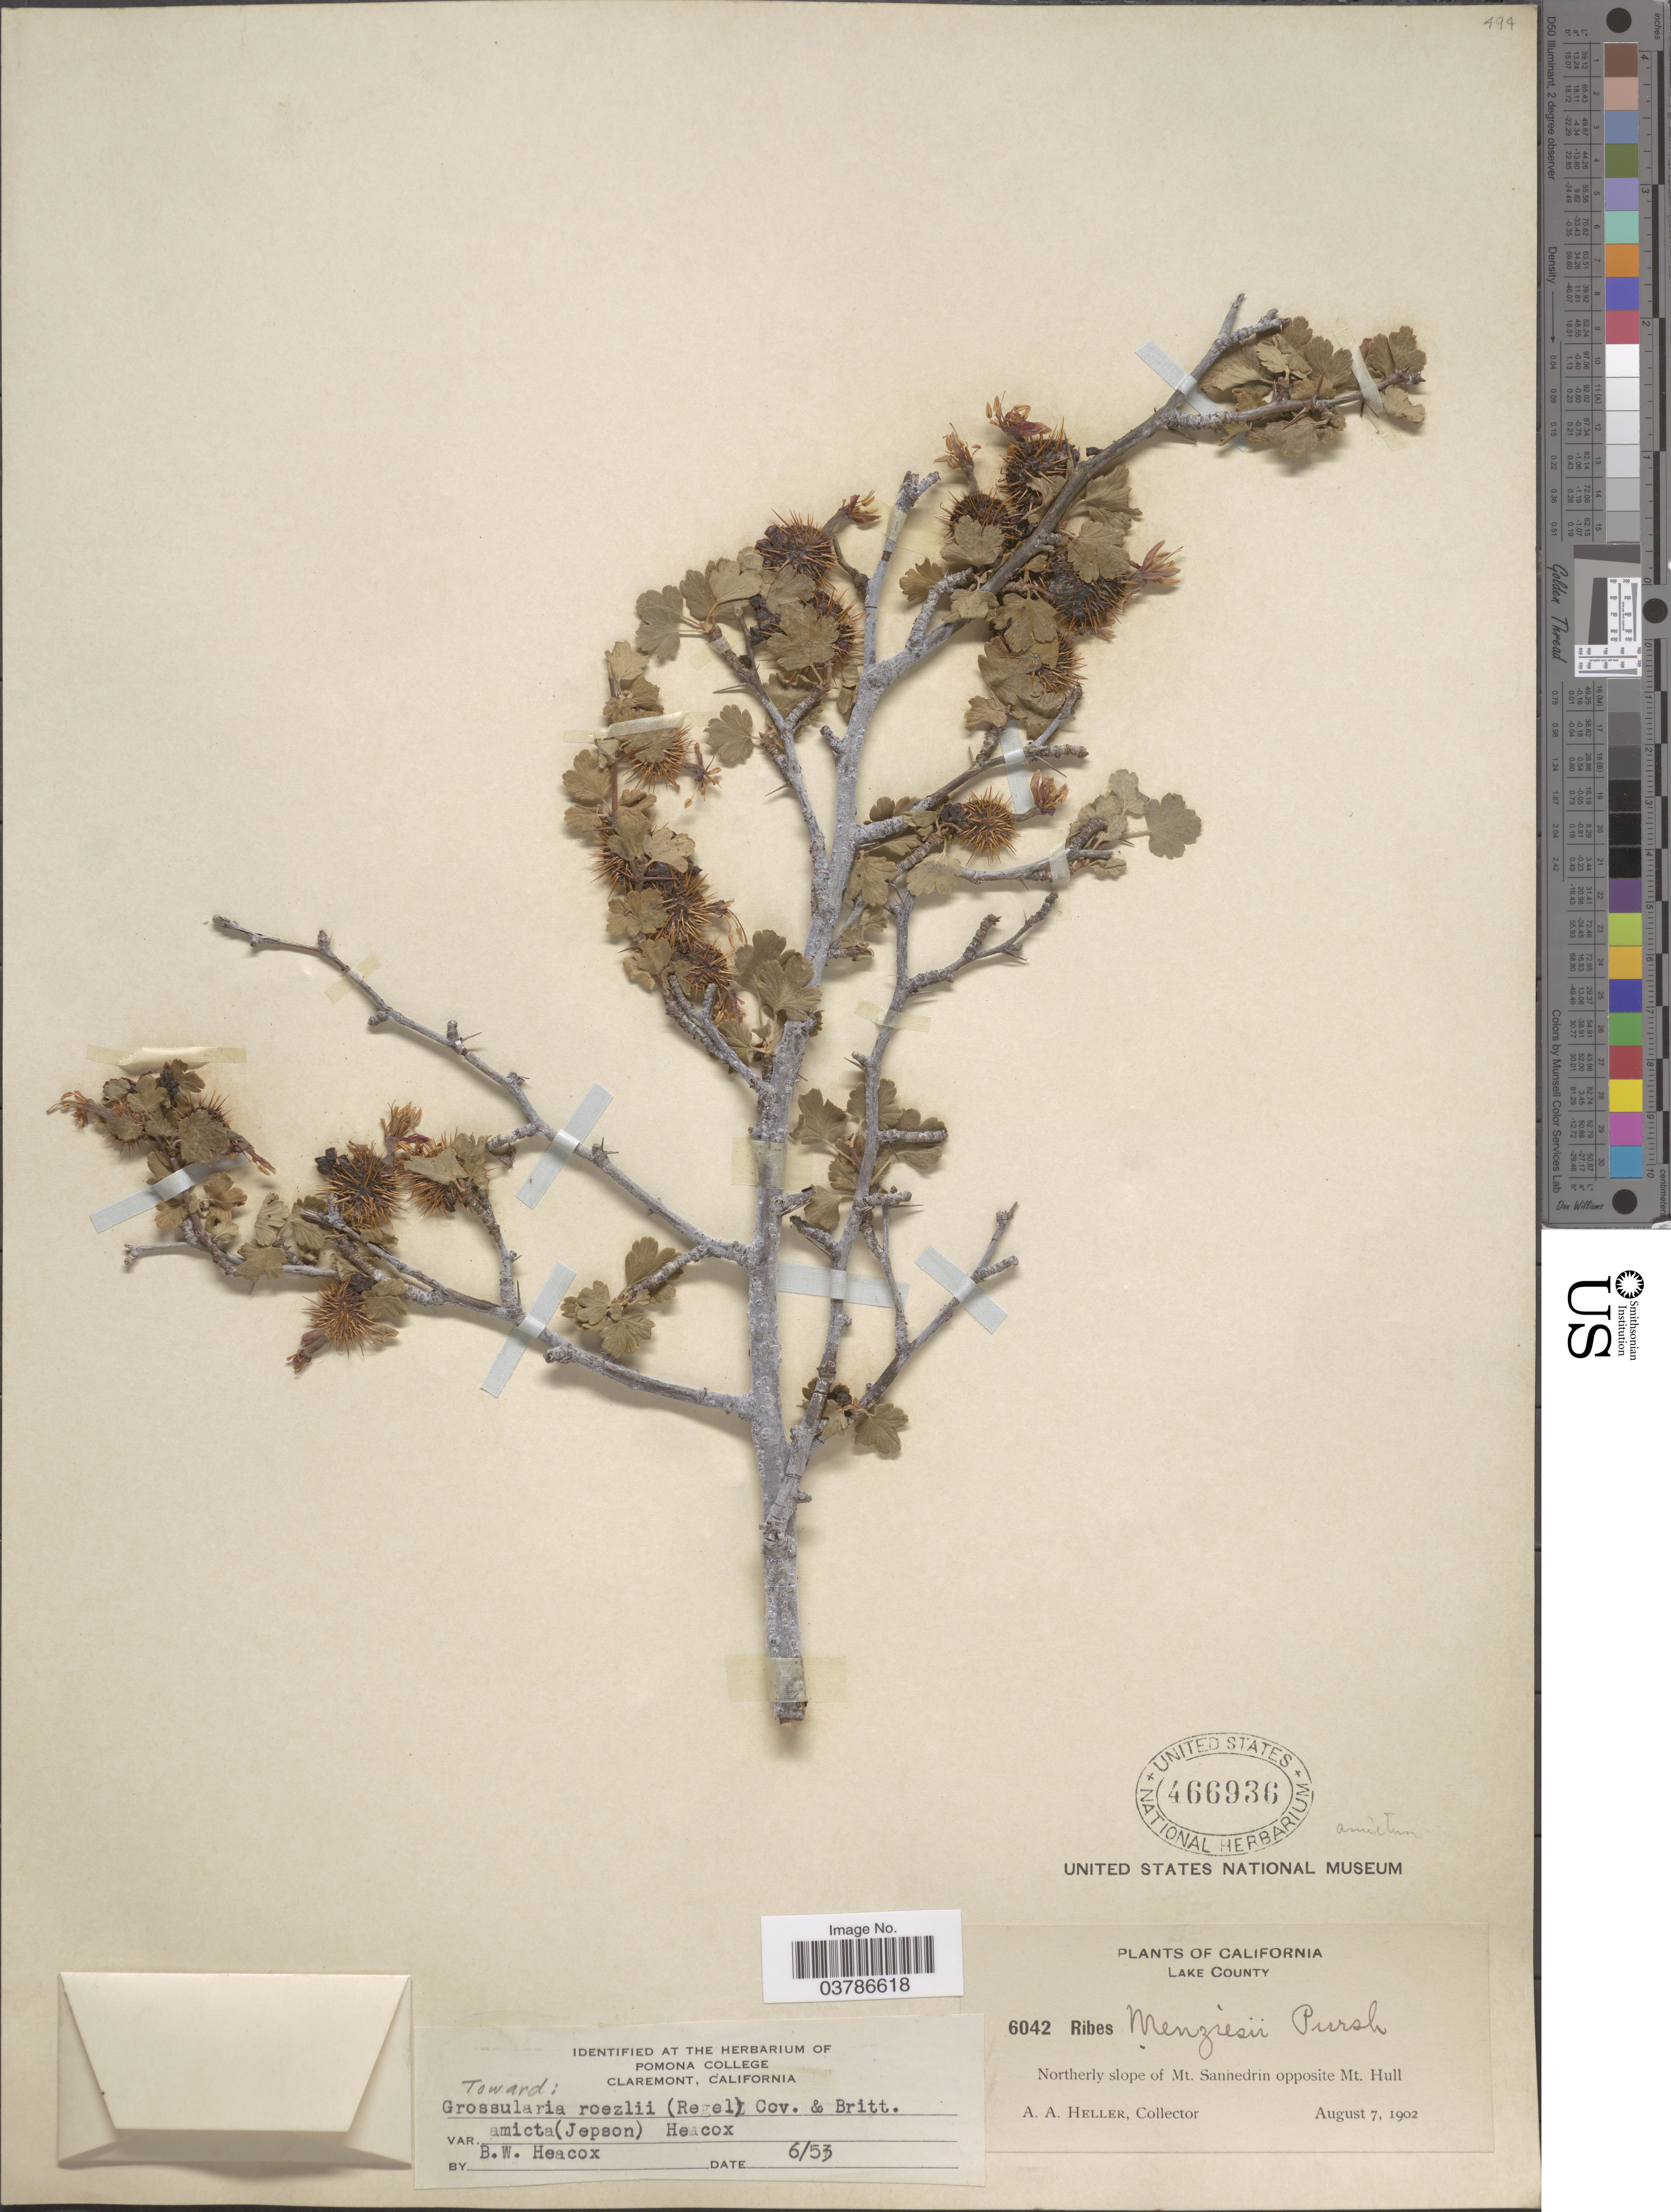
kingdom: Plantae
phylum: Tracheophyta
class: Magnoliopsida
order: Saxifragales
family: Grossulariaceae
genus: Ribes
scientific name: Ribes roezlii var. amictum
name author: (Greene) Jeps.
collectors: A. A. Heller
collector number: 6042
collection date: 1902-08-07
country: United States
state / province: California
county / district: Lake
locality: Lake County. Northerly slope of Mt. Sannedrin opposite Mt. Hull.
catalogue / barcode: US 466936